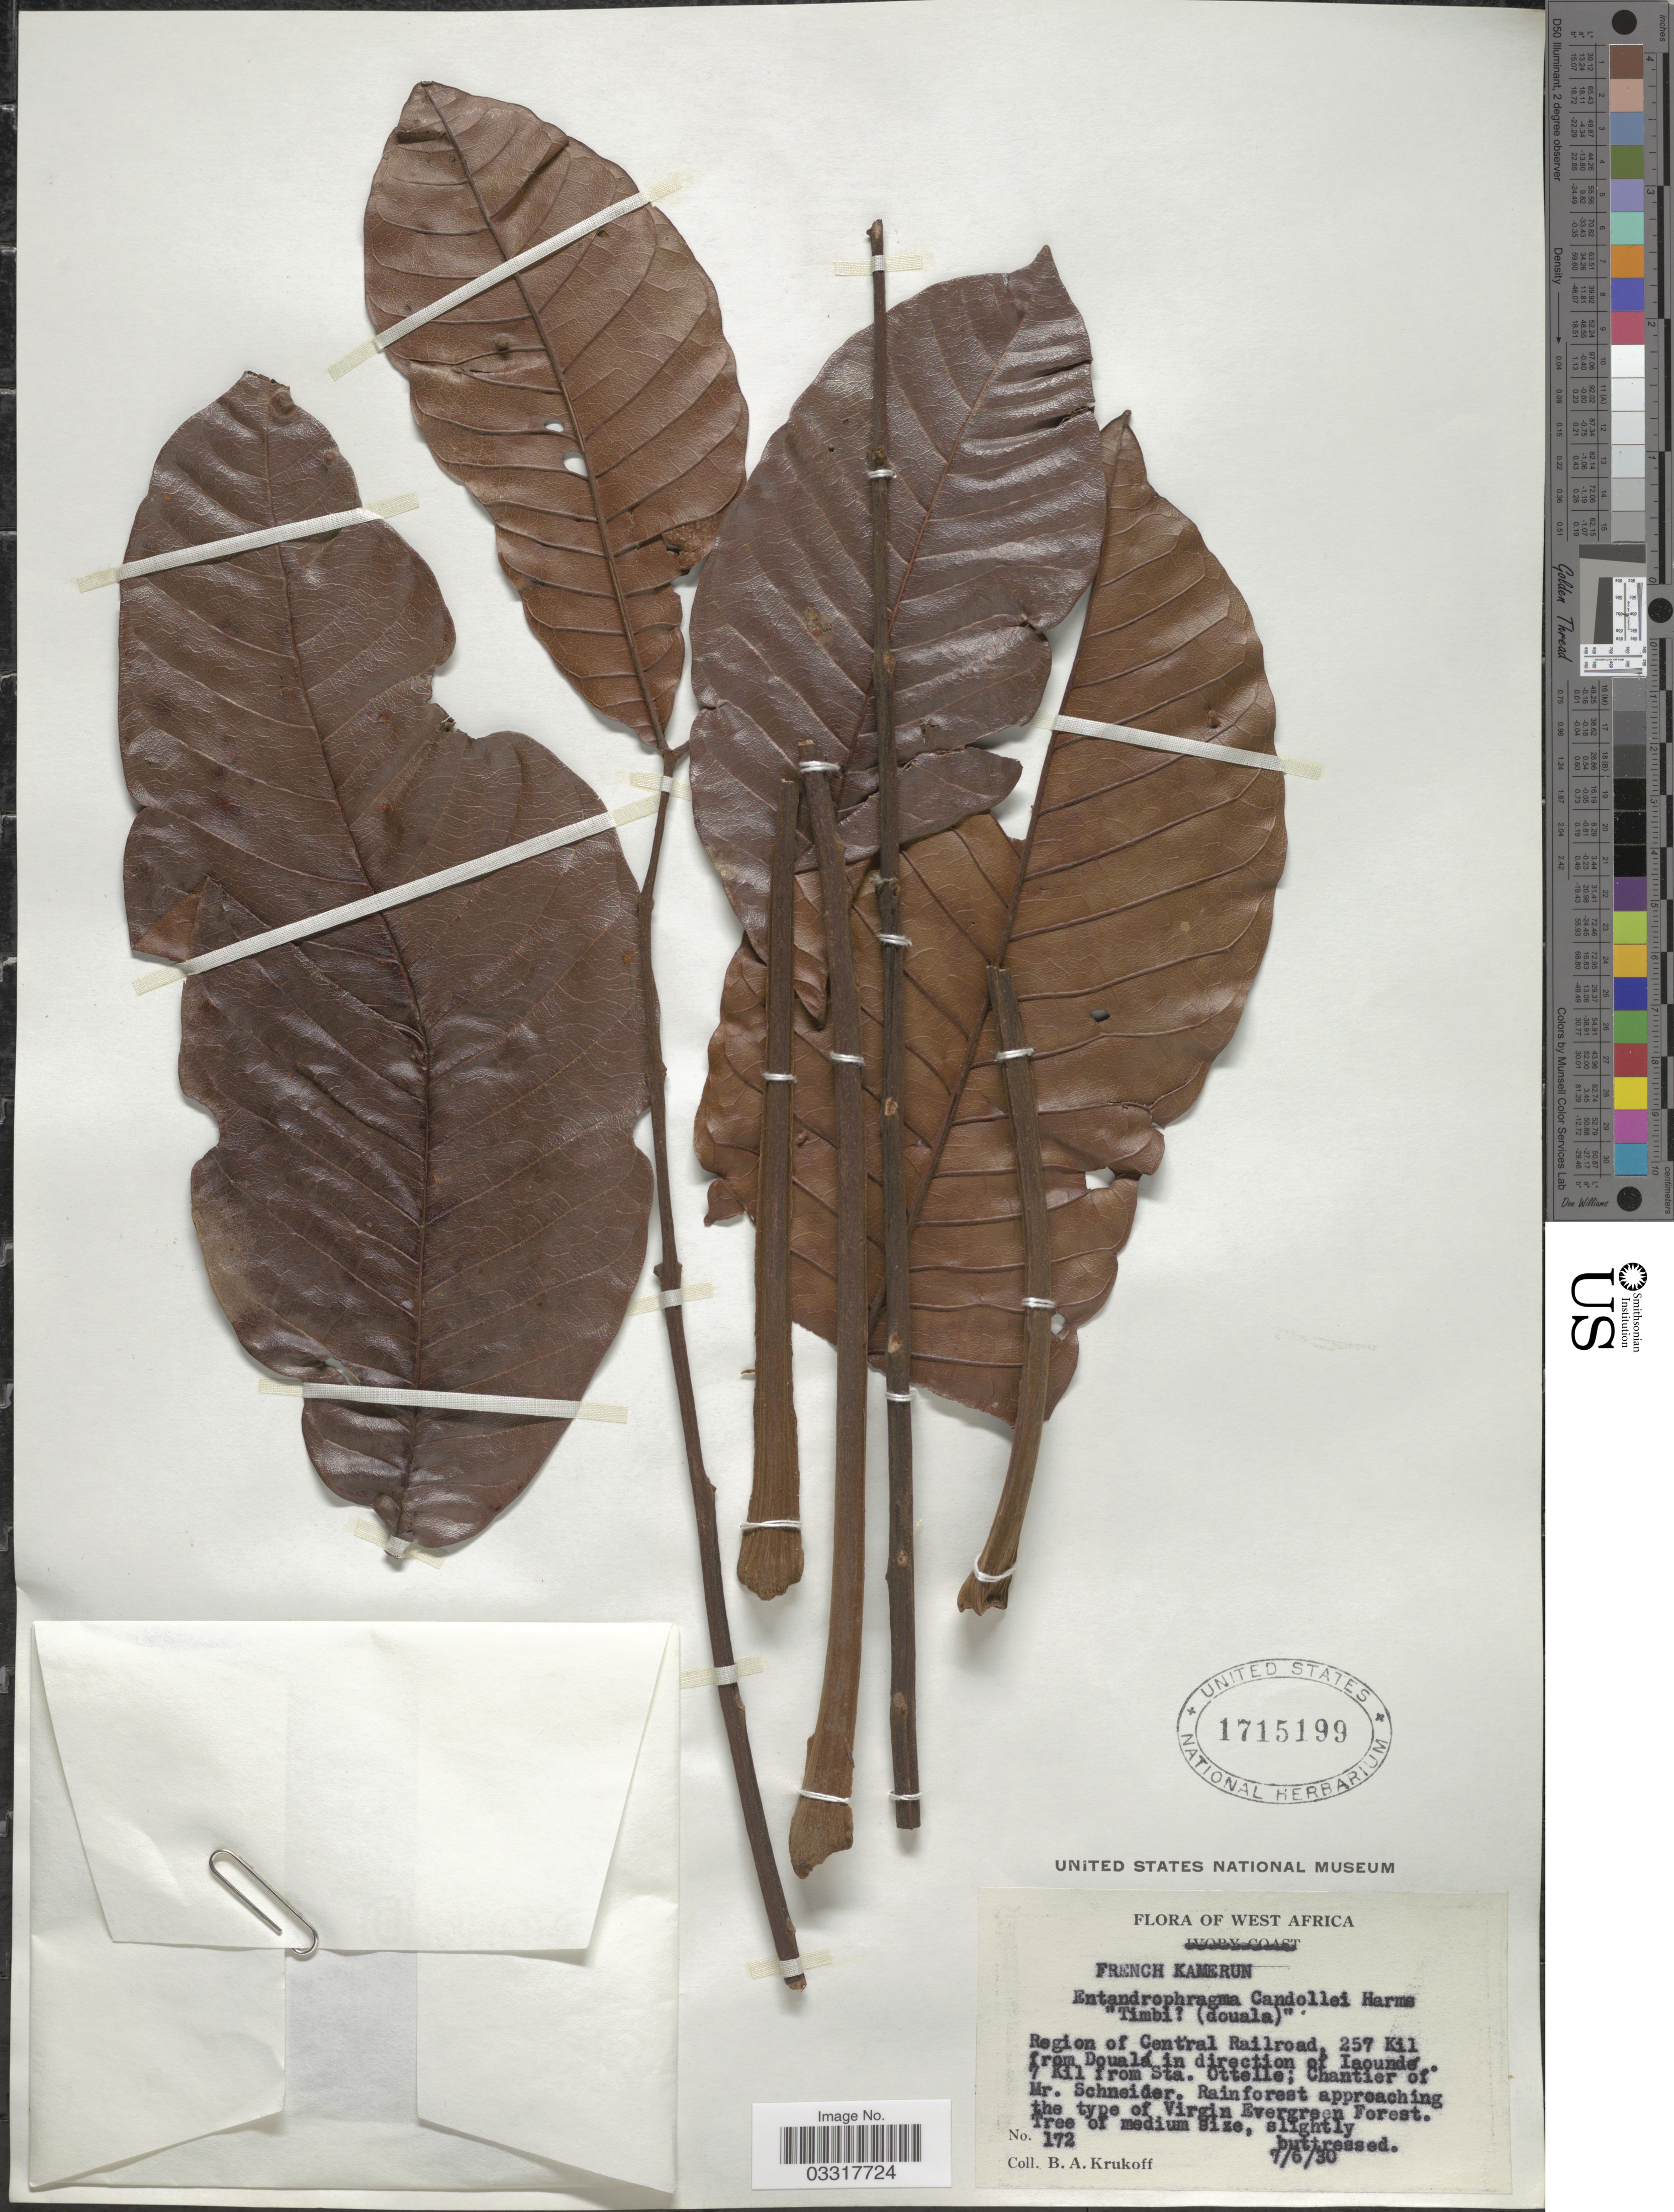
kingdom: Plantae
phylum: Tracheophyta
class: Magnoliopsida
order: Sapindales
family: Meliaceae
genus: Entandrophragma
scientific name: Entandrophragma candollei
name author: Harms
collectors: B. A. Krukoff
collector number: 172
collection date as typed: Transcribed d/m/y: 7/6/30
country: Cameroon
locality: West Africa, French Kamerun, Region of Central Railroad, 257 Kil from Doualá in direction of Iaoundé. 7 Kil. from Sta. Ottelle; Chantier of Mr. Schneider.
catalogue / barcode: US 1715199